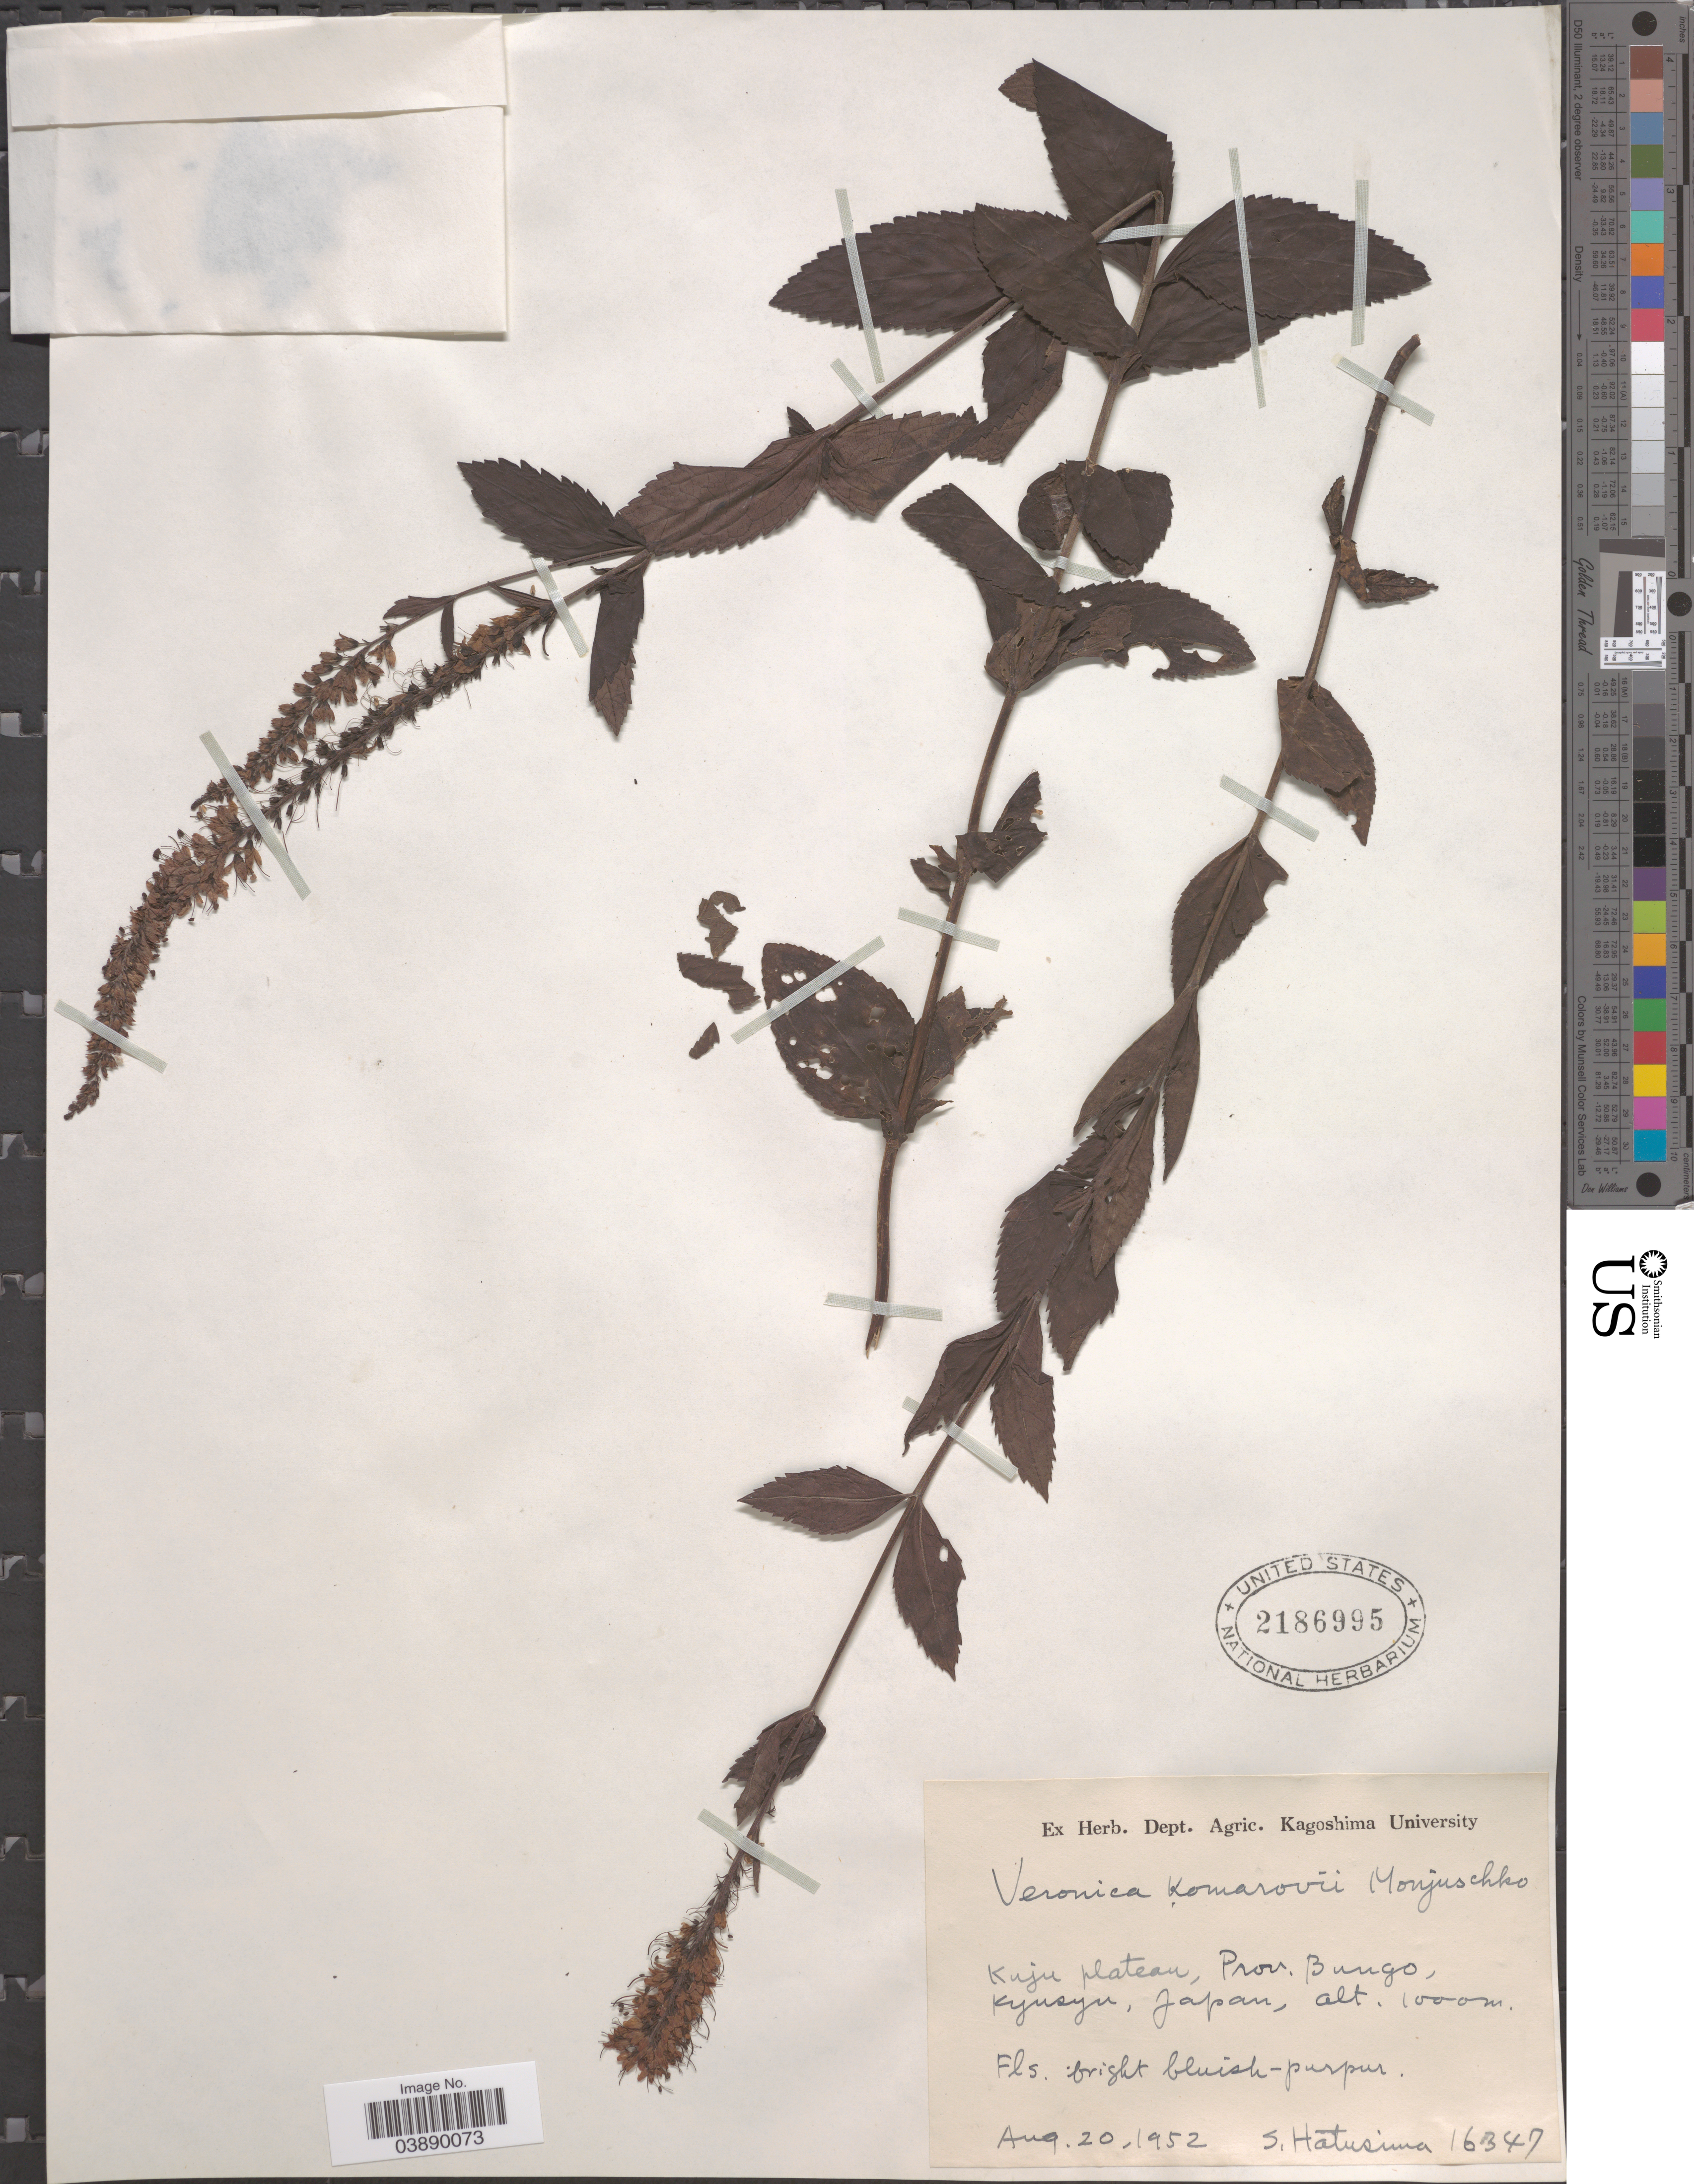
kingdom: Plantae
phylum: Tracheophyta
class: Magnoliopsida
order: Lamiales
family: Plantaginaceae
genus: Veronica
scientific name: Veronica komarovii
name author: Monjuschko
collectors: S. Hatusima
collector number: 16347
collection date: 1952-08-20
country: Japan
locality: Kuju plateau, Prov. Bungo, Kyusyu.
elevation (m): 1000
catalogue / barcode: US 2186995